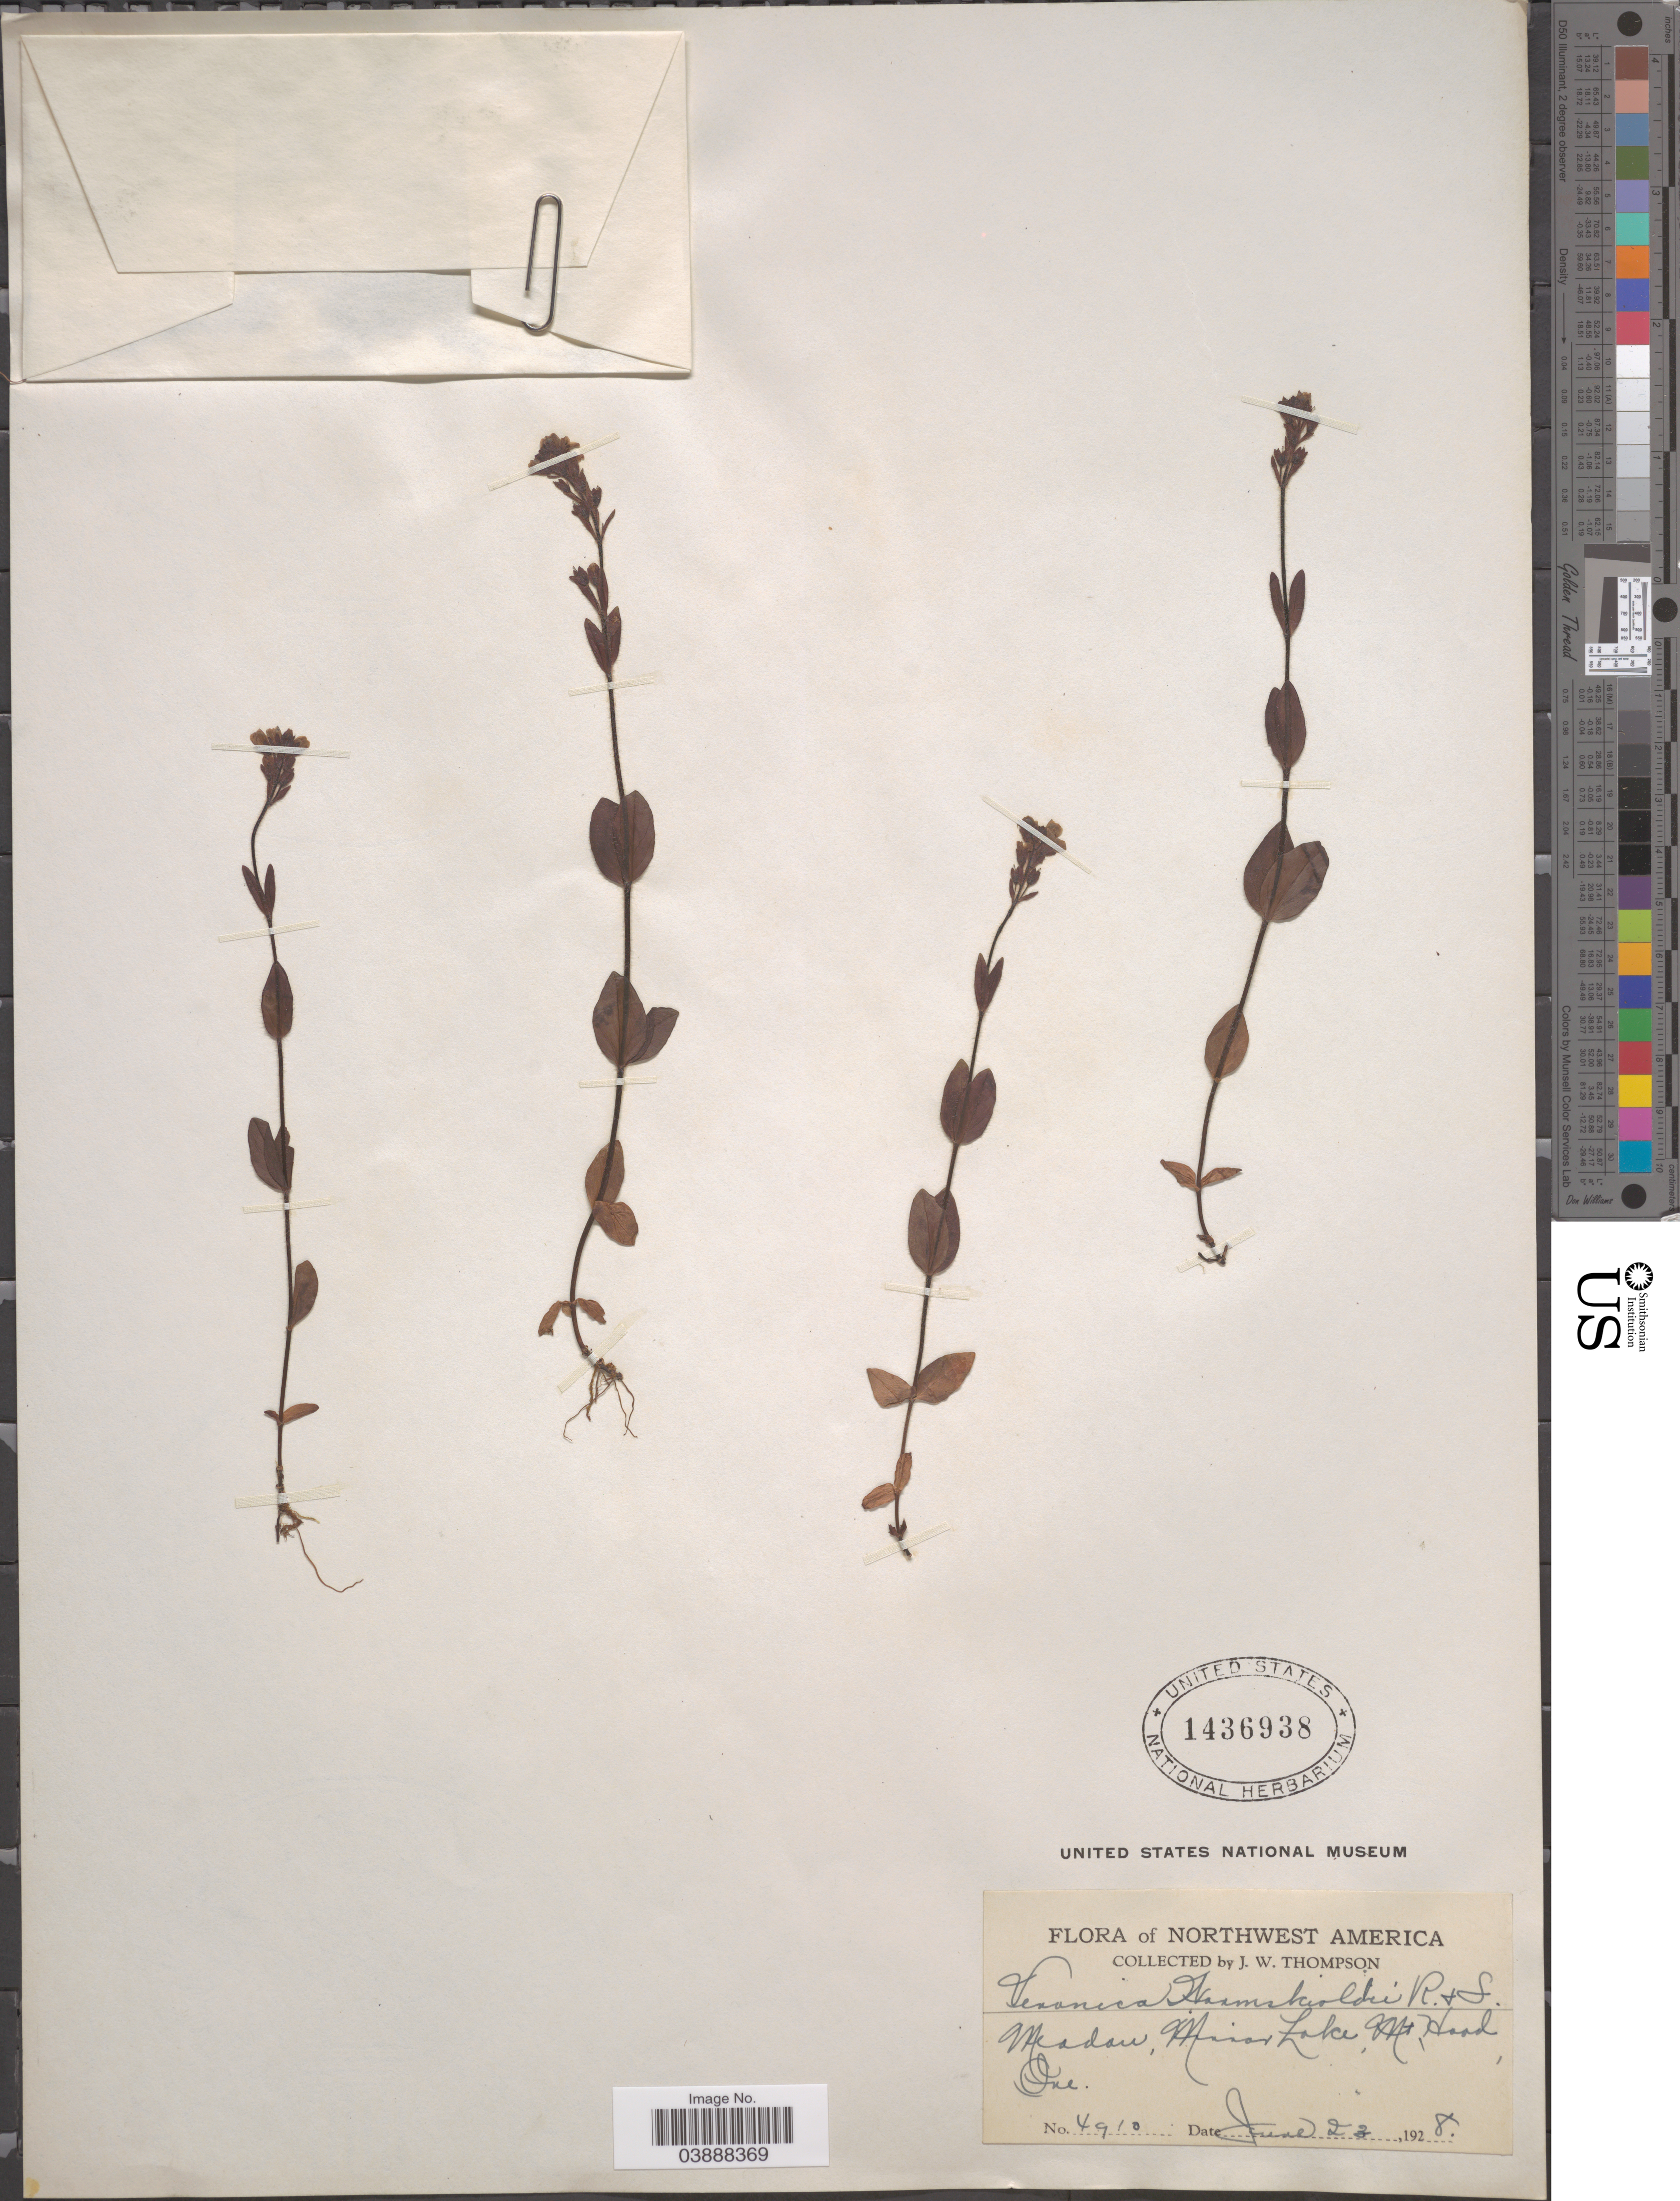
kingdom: Plantae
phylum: Tracheophyta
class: Magnoliopsida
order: Lamiales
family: Plantaginaceae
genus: Veronica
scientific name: Veronica wormskjoldii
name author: Roem. & Schult.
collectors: J. Thompson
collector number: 4910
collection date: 1928-06-23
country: United States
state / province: Oregon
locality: Northwest America. Meadow, Minor Lake, Mt. Hood.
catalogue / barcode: US 1436938